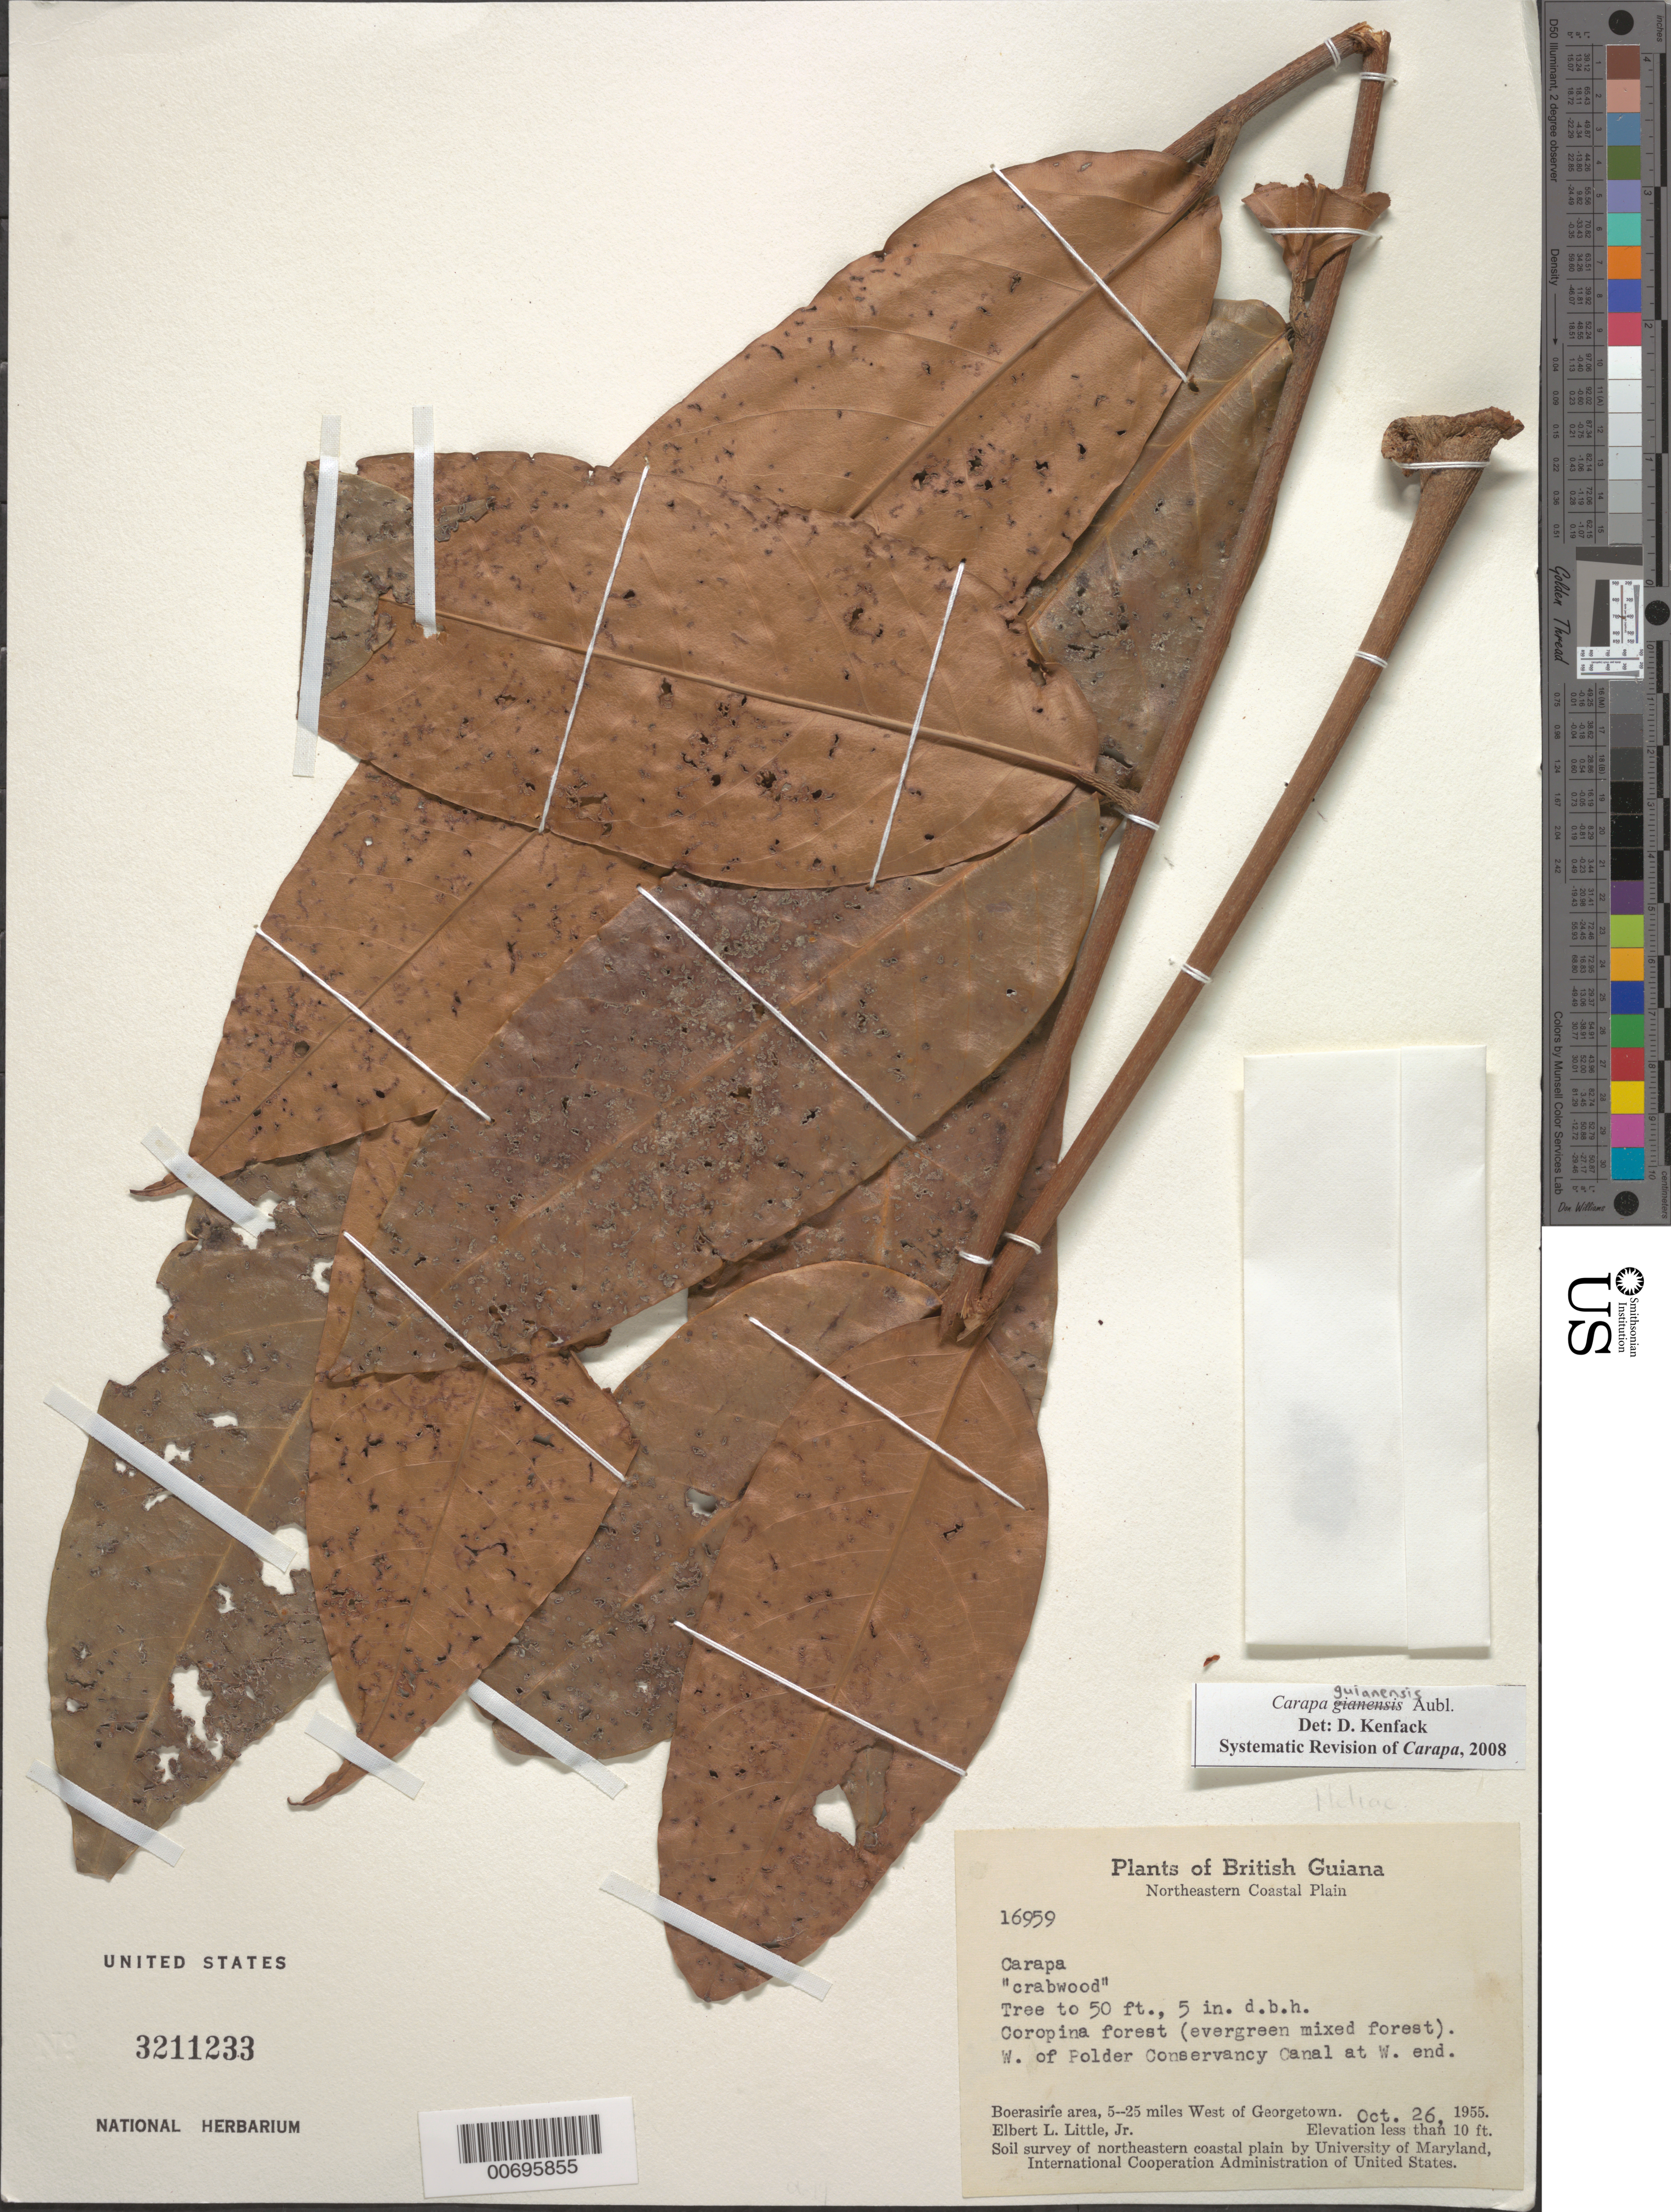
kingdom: Plantae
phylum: Tracheophyta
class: Magnoliopsida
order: Sapindales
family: Meliaceae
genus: Carapa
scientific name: Carapa guianensis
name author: Aubl.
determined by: Kenfack, D.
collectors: E. L. Little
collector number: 16959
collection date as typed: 26-Oct-55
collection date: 1955-10-26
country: Guyana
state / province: Essequibo Isl-W. Demerara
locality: Boerasirie area, 5-25 mi. W of Georgetown, W of Polder Conservancy Canal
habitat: Coropina forest (evergreen mixed forest)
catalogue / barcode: US 3211233